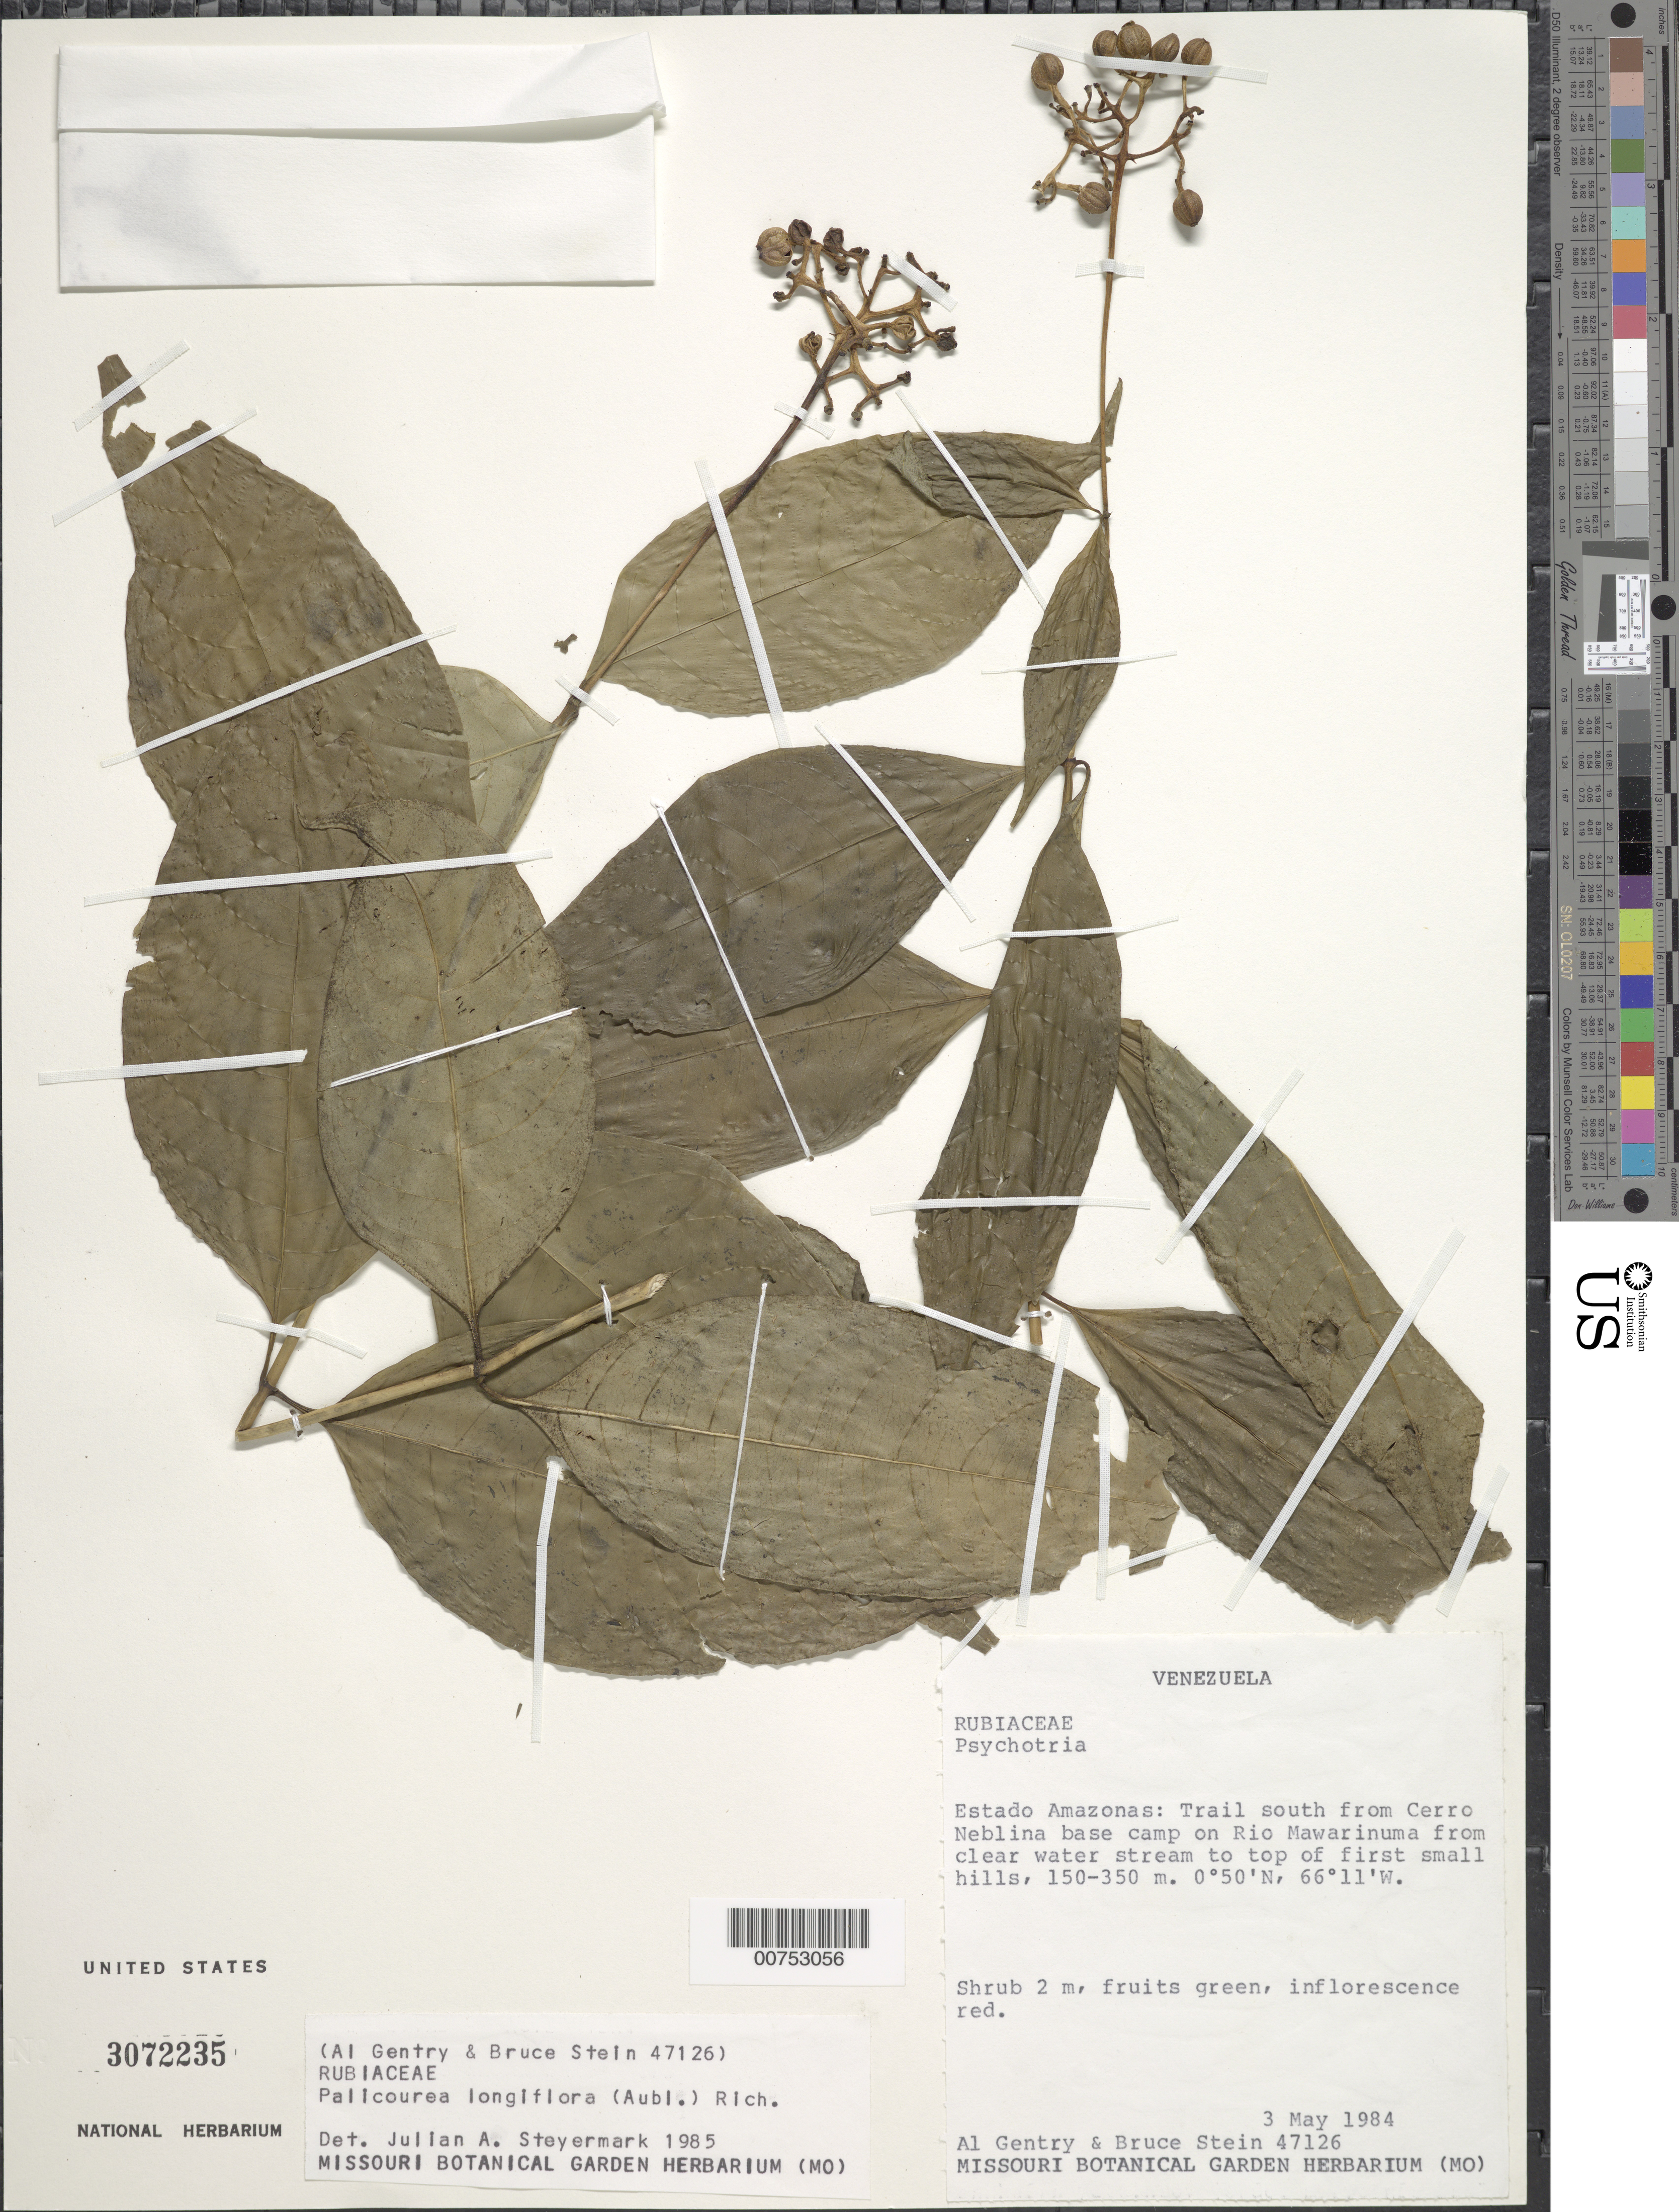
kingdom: Plantae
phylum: Tracheophyta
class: Magnoliopsida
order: Gentianales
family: Rubiaceae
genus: Palicourea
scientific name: Palicourea longiflora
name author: (Aubl.) A. Rich.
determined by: Steyermark, Julian A., (VEN)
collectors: A. H. Gentry & B. Stein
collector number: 47126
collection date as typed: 3-May-84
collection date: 1984-05-03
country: Venezuela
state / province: Amazonas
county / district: Río Negro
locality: Cerro de La Neblina, base camp along Río Mawarinuma, trail south from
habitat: Clear water stream to top of first small hills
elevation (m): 150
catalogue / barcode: US 3072235